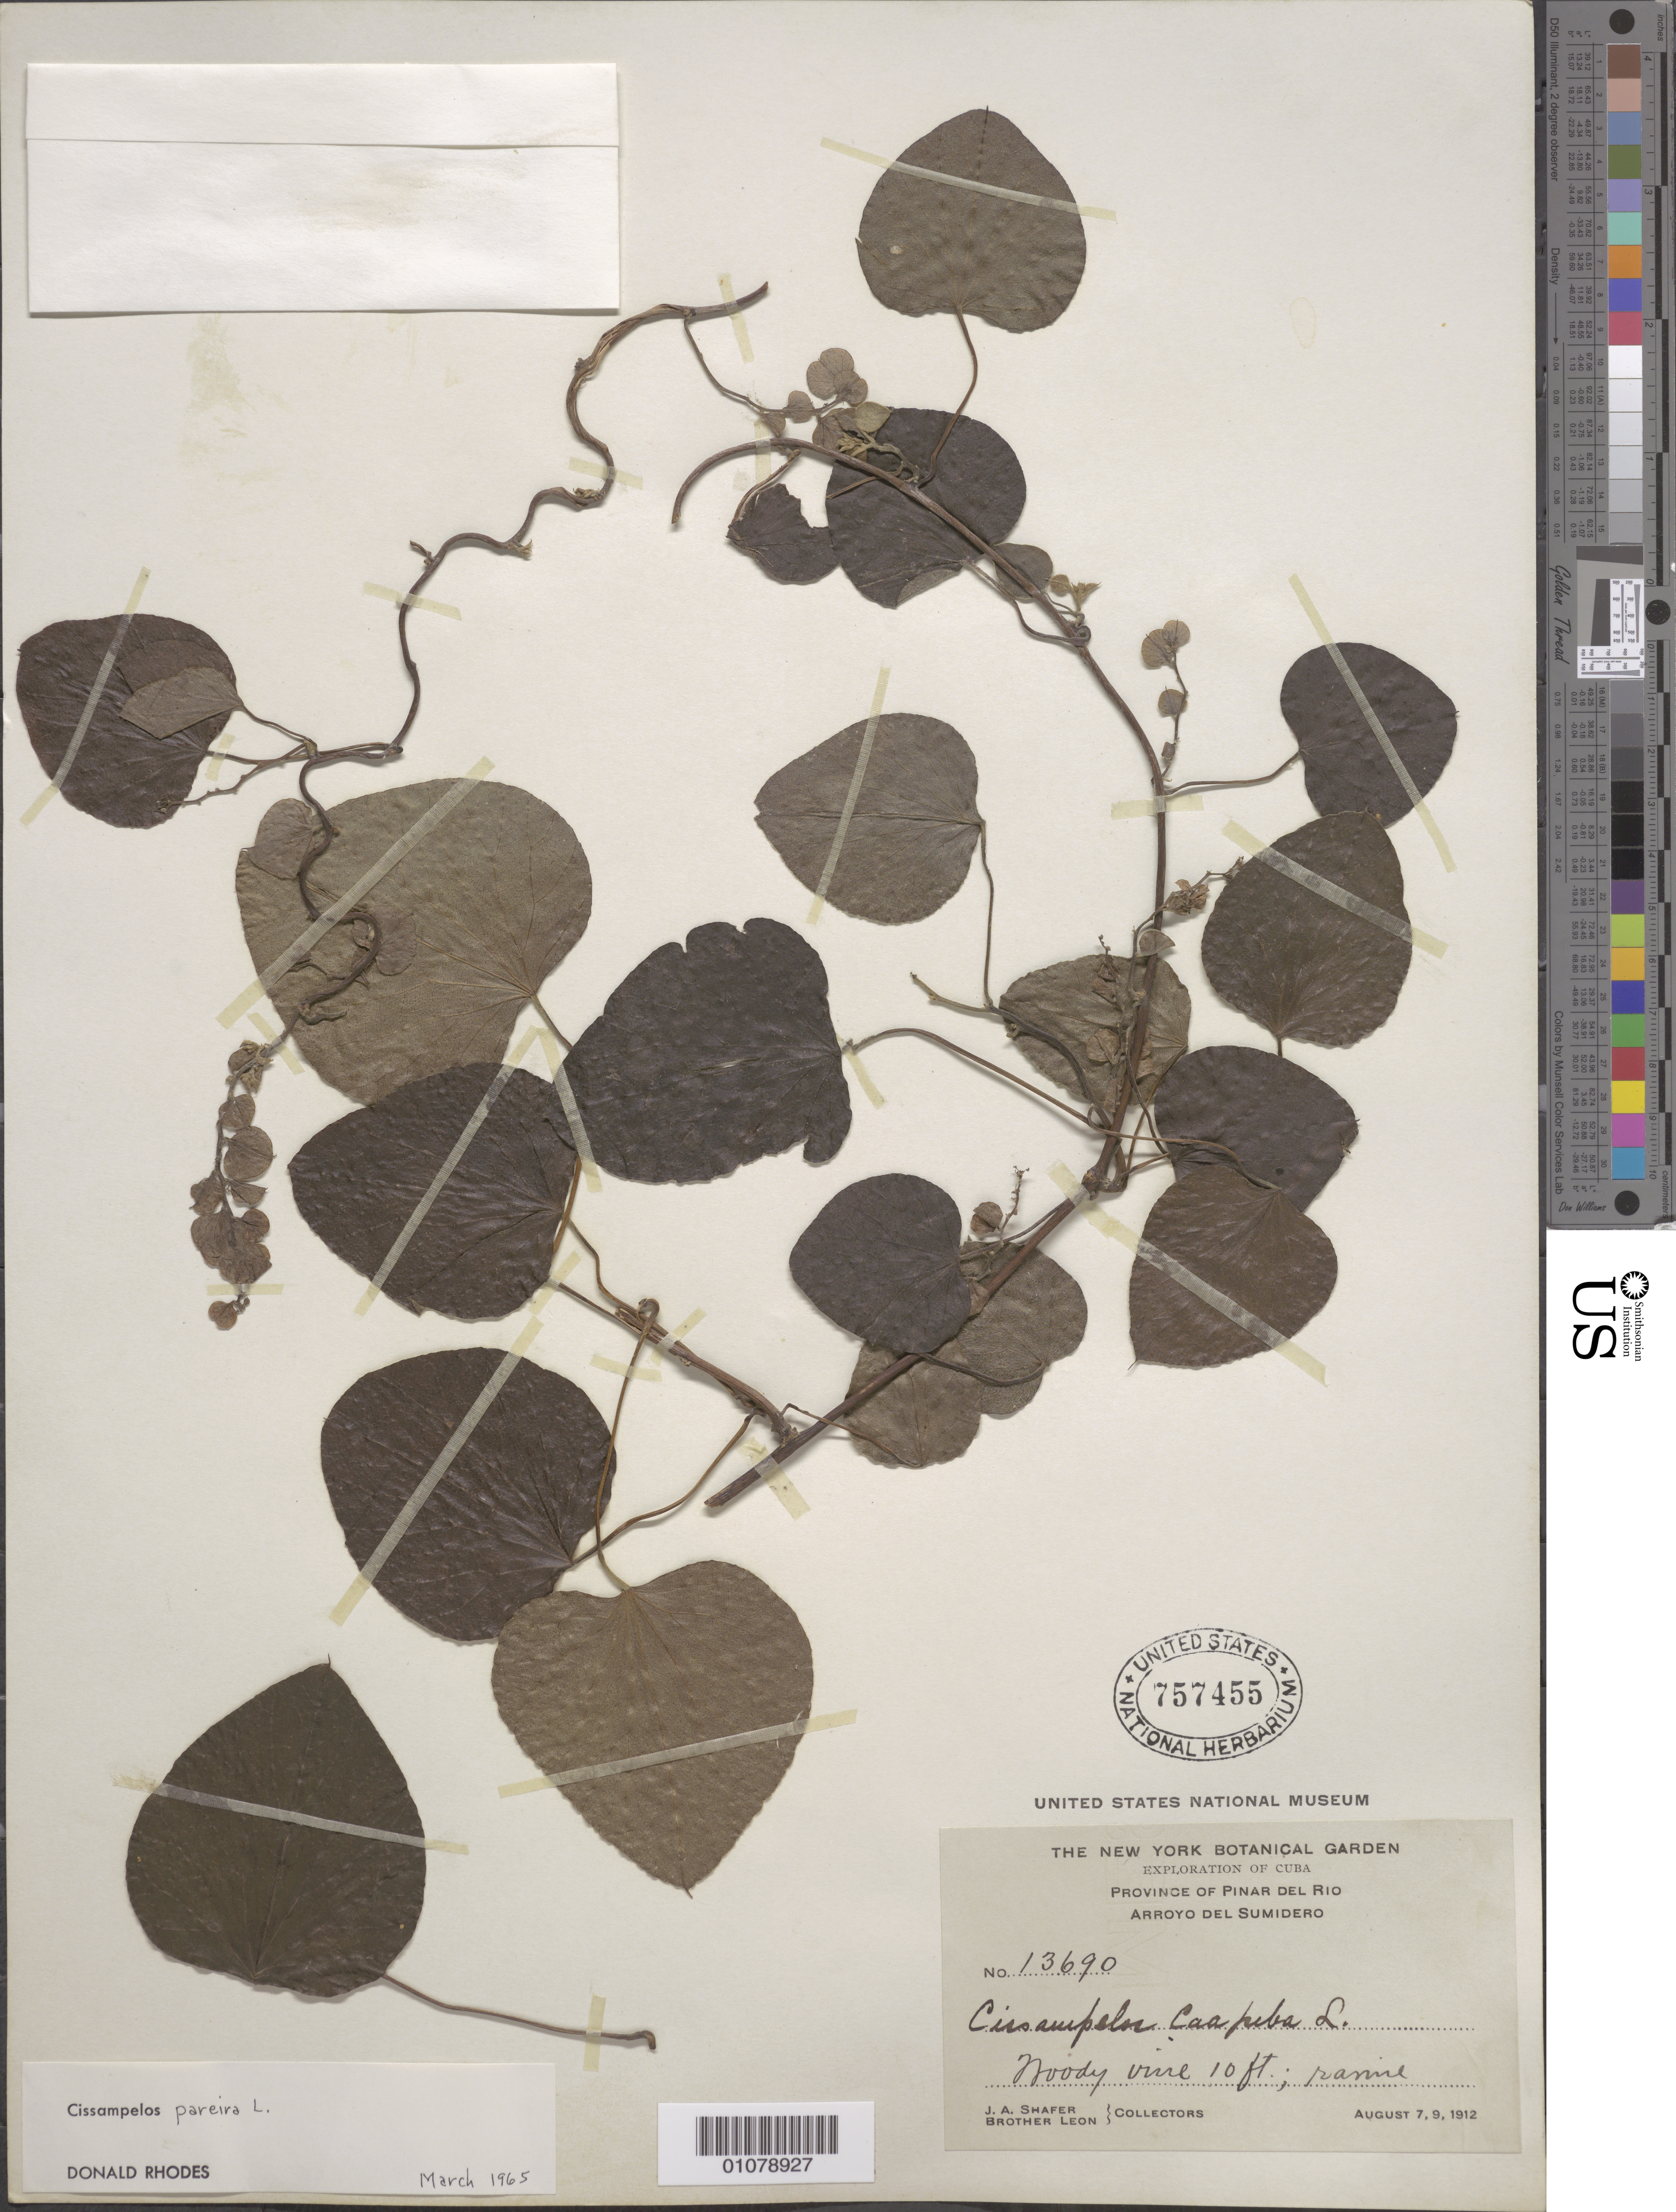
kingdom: Plantae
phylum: Tracheophyta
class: Magnoliopsida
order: Ranunculales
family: Menispermaceae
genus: Cissampelos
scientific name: Cissampelos pareira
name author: L.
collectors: J. A. Shafer & Bro. León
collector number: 13690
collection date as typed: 07 Aug 1912 and 09 Aug 1912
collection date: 1912-08-07,1912-08-09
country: Cuba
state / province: Pinar del Rio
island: Cuba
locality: Arroyo Del Sumidero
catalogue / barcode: US 757455